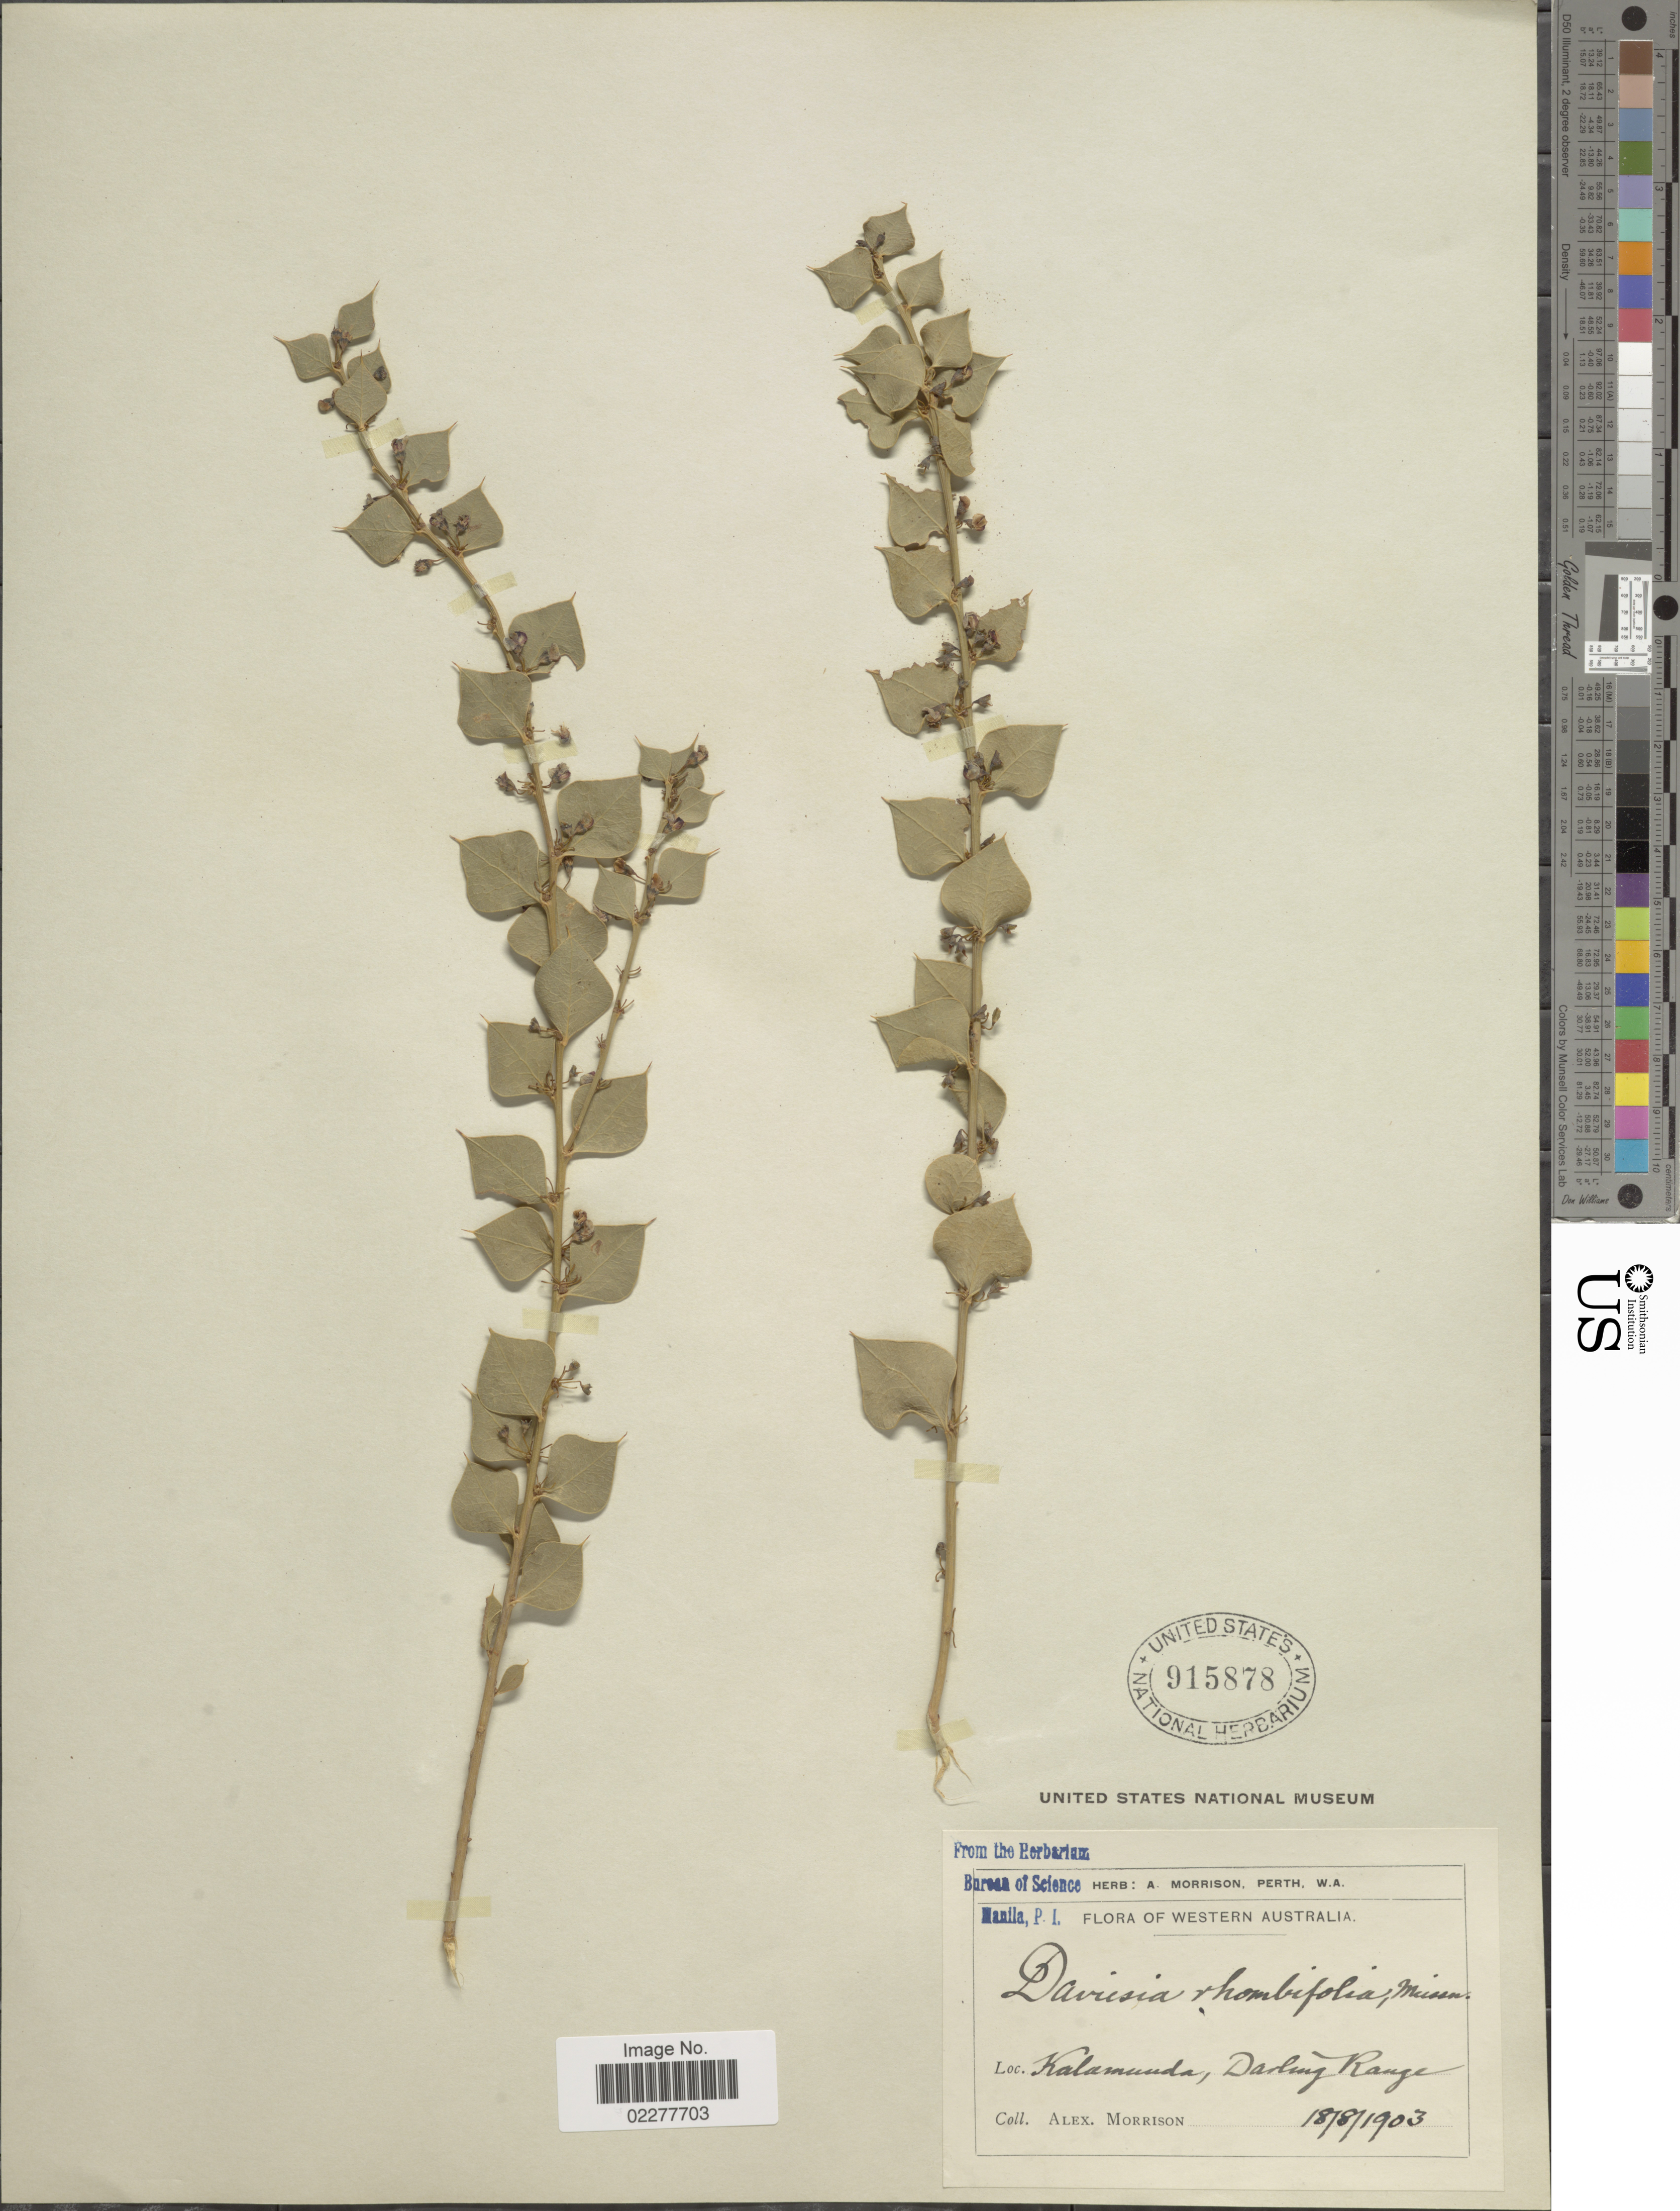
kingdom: Plantae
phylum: Tracheophyta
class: Magnoliopsida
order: Fabales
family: Fabaceae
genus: Daviesia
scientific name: Daviesia rhombifolia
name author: Meisn.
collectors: A. Morrison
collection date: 1903-08-18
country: Australia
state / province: Western Australia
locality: Kalamunda, Darling Range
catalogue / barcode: US 915878